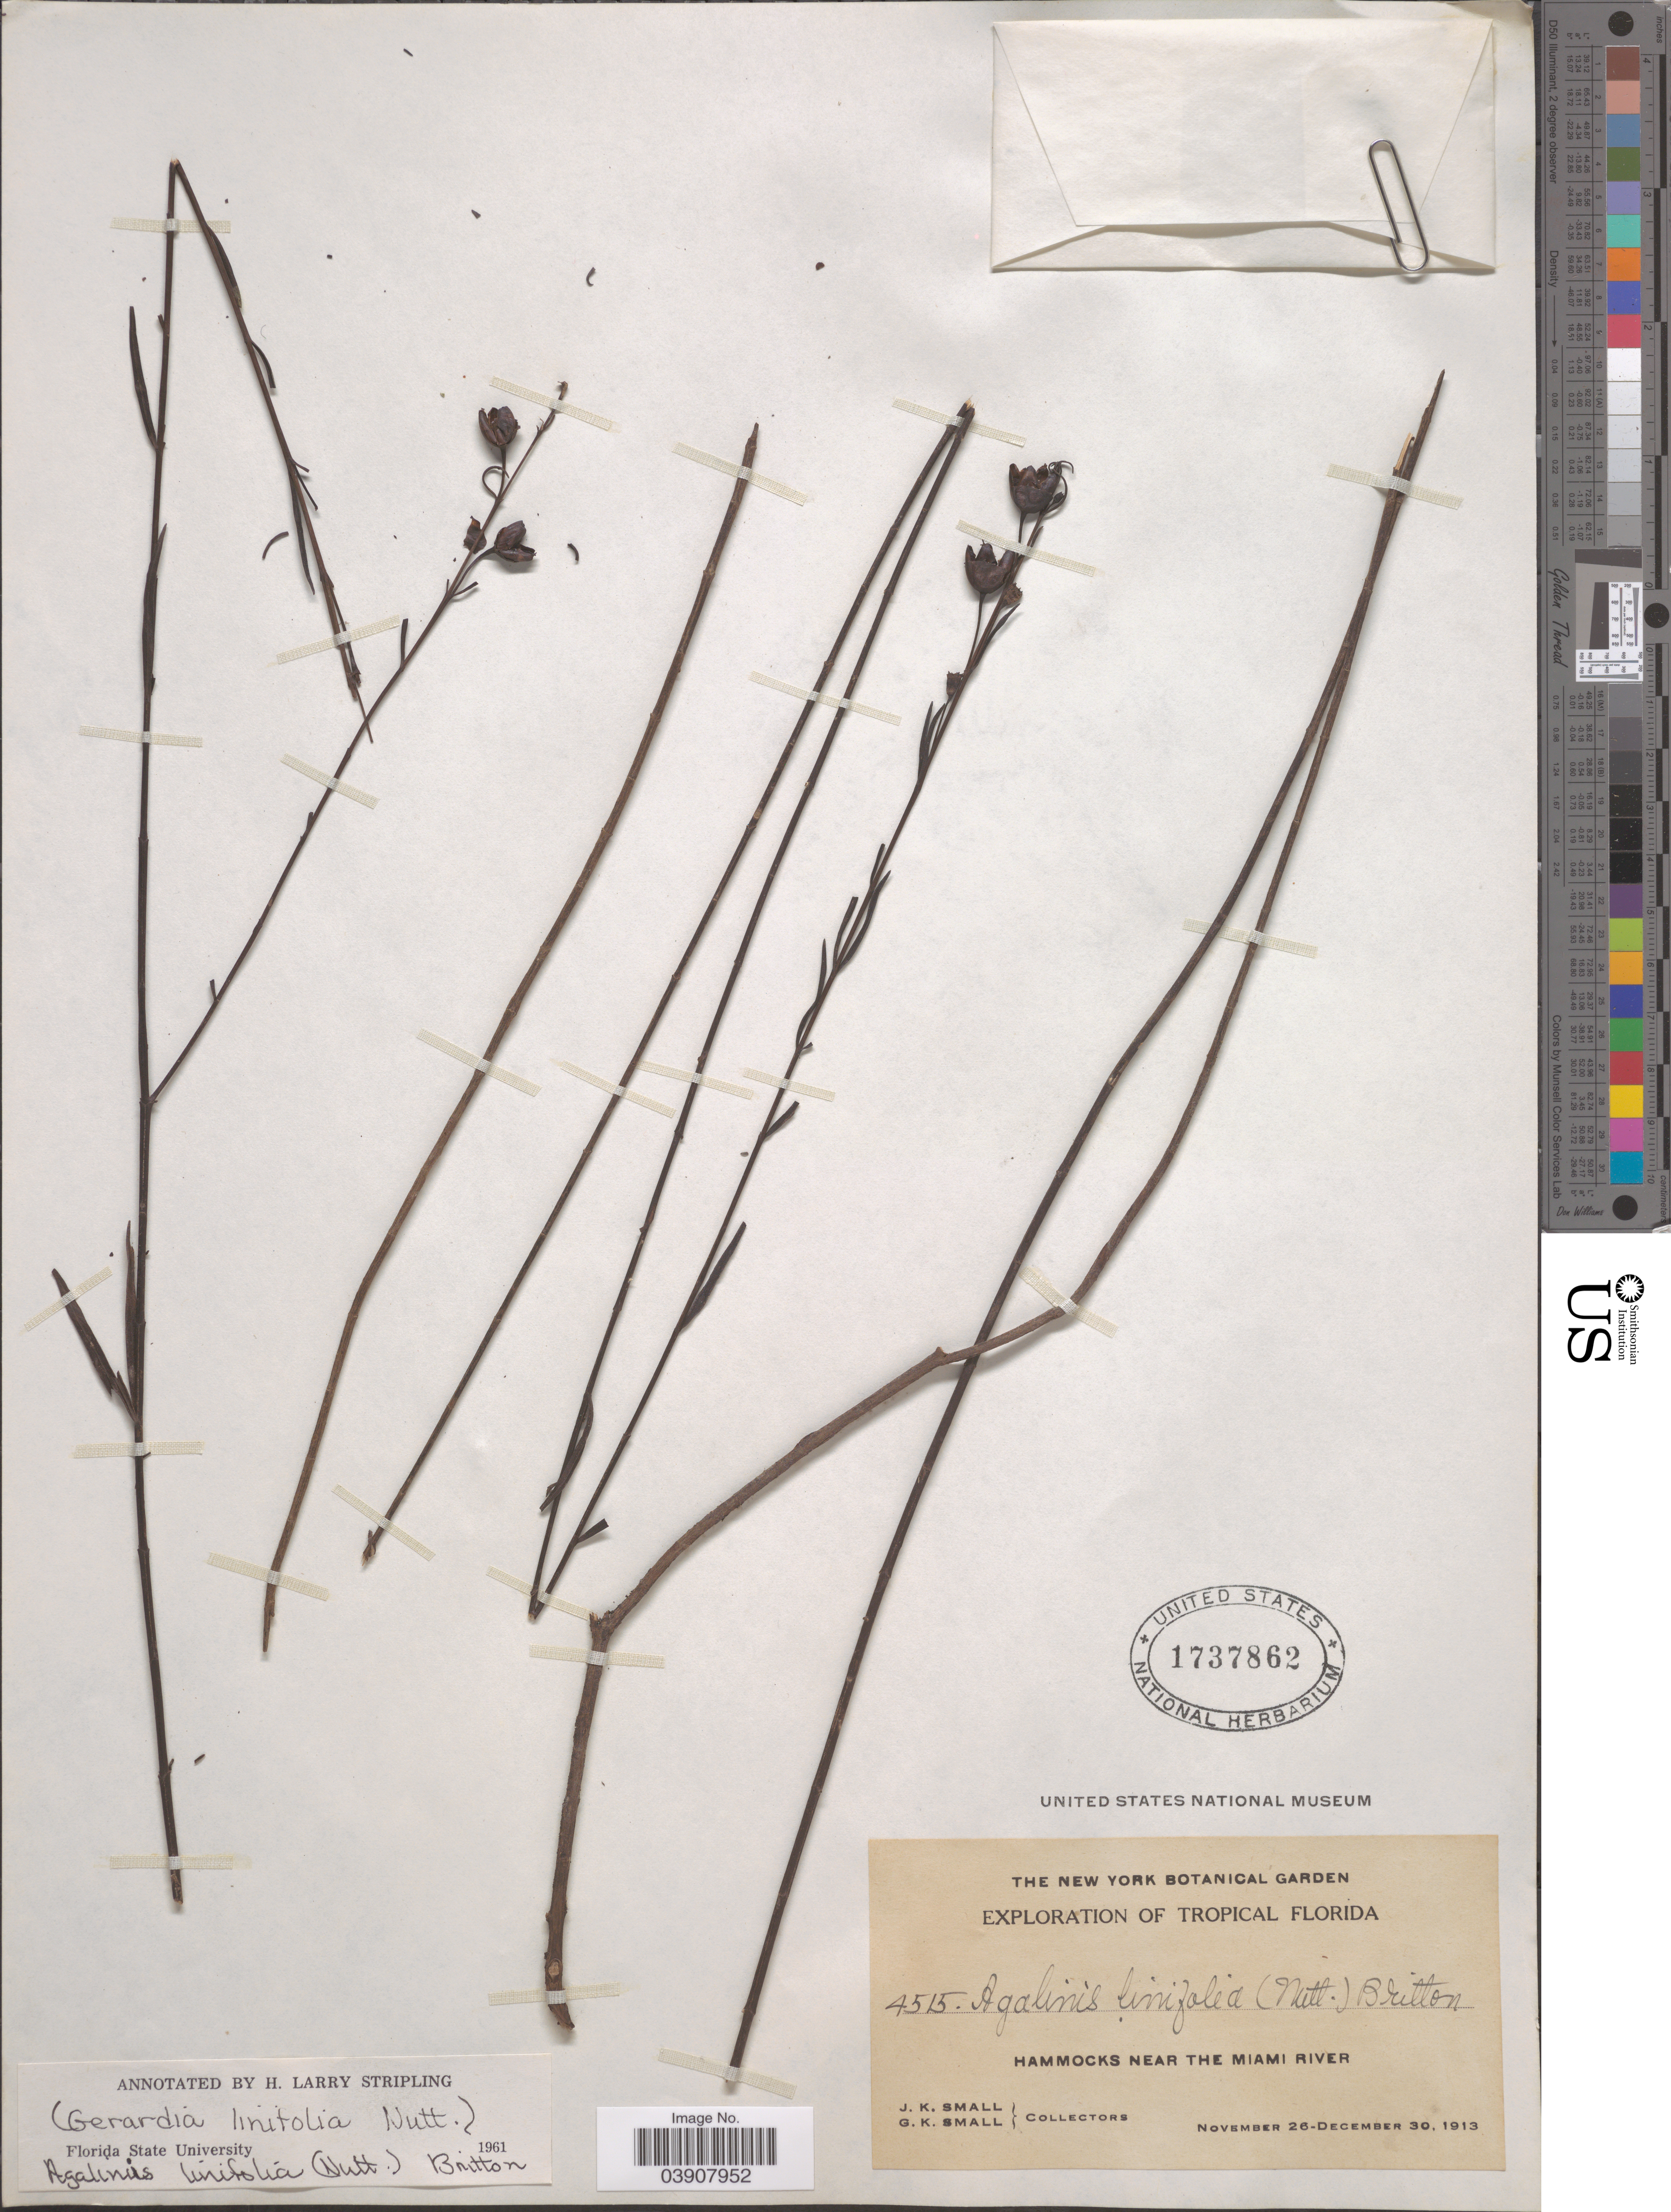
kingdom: Plantae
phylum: Tracheophyta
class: Magnoliopsida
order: Lamiales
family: Orobanchaceae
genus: Agalinis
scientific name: Agalinis linifolia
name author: (Nutt.) Britton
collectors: J. K. Small & G. K. Small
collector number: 4515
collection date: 1913-11-26/1913-12-30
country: United States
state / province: Florida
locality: Tropical Florida. Hammocks near the Miami River.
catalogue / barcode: US 1737862